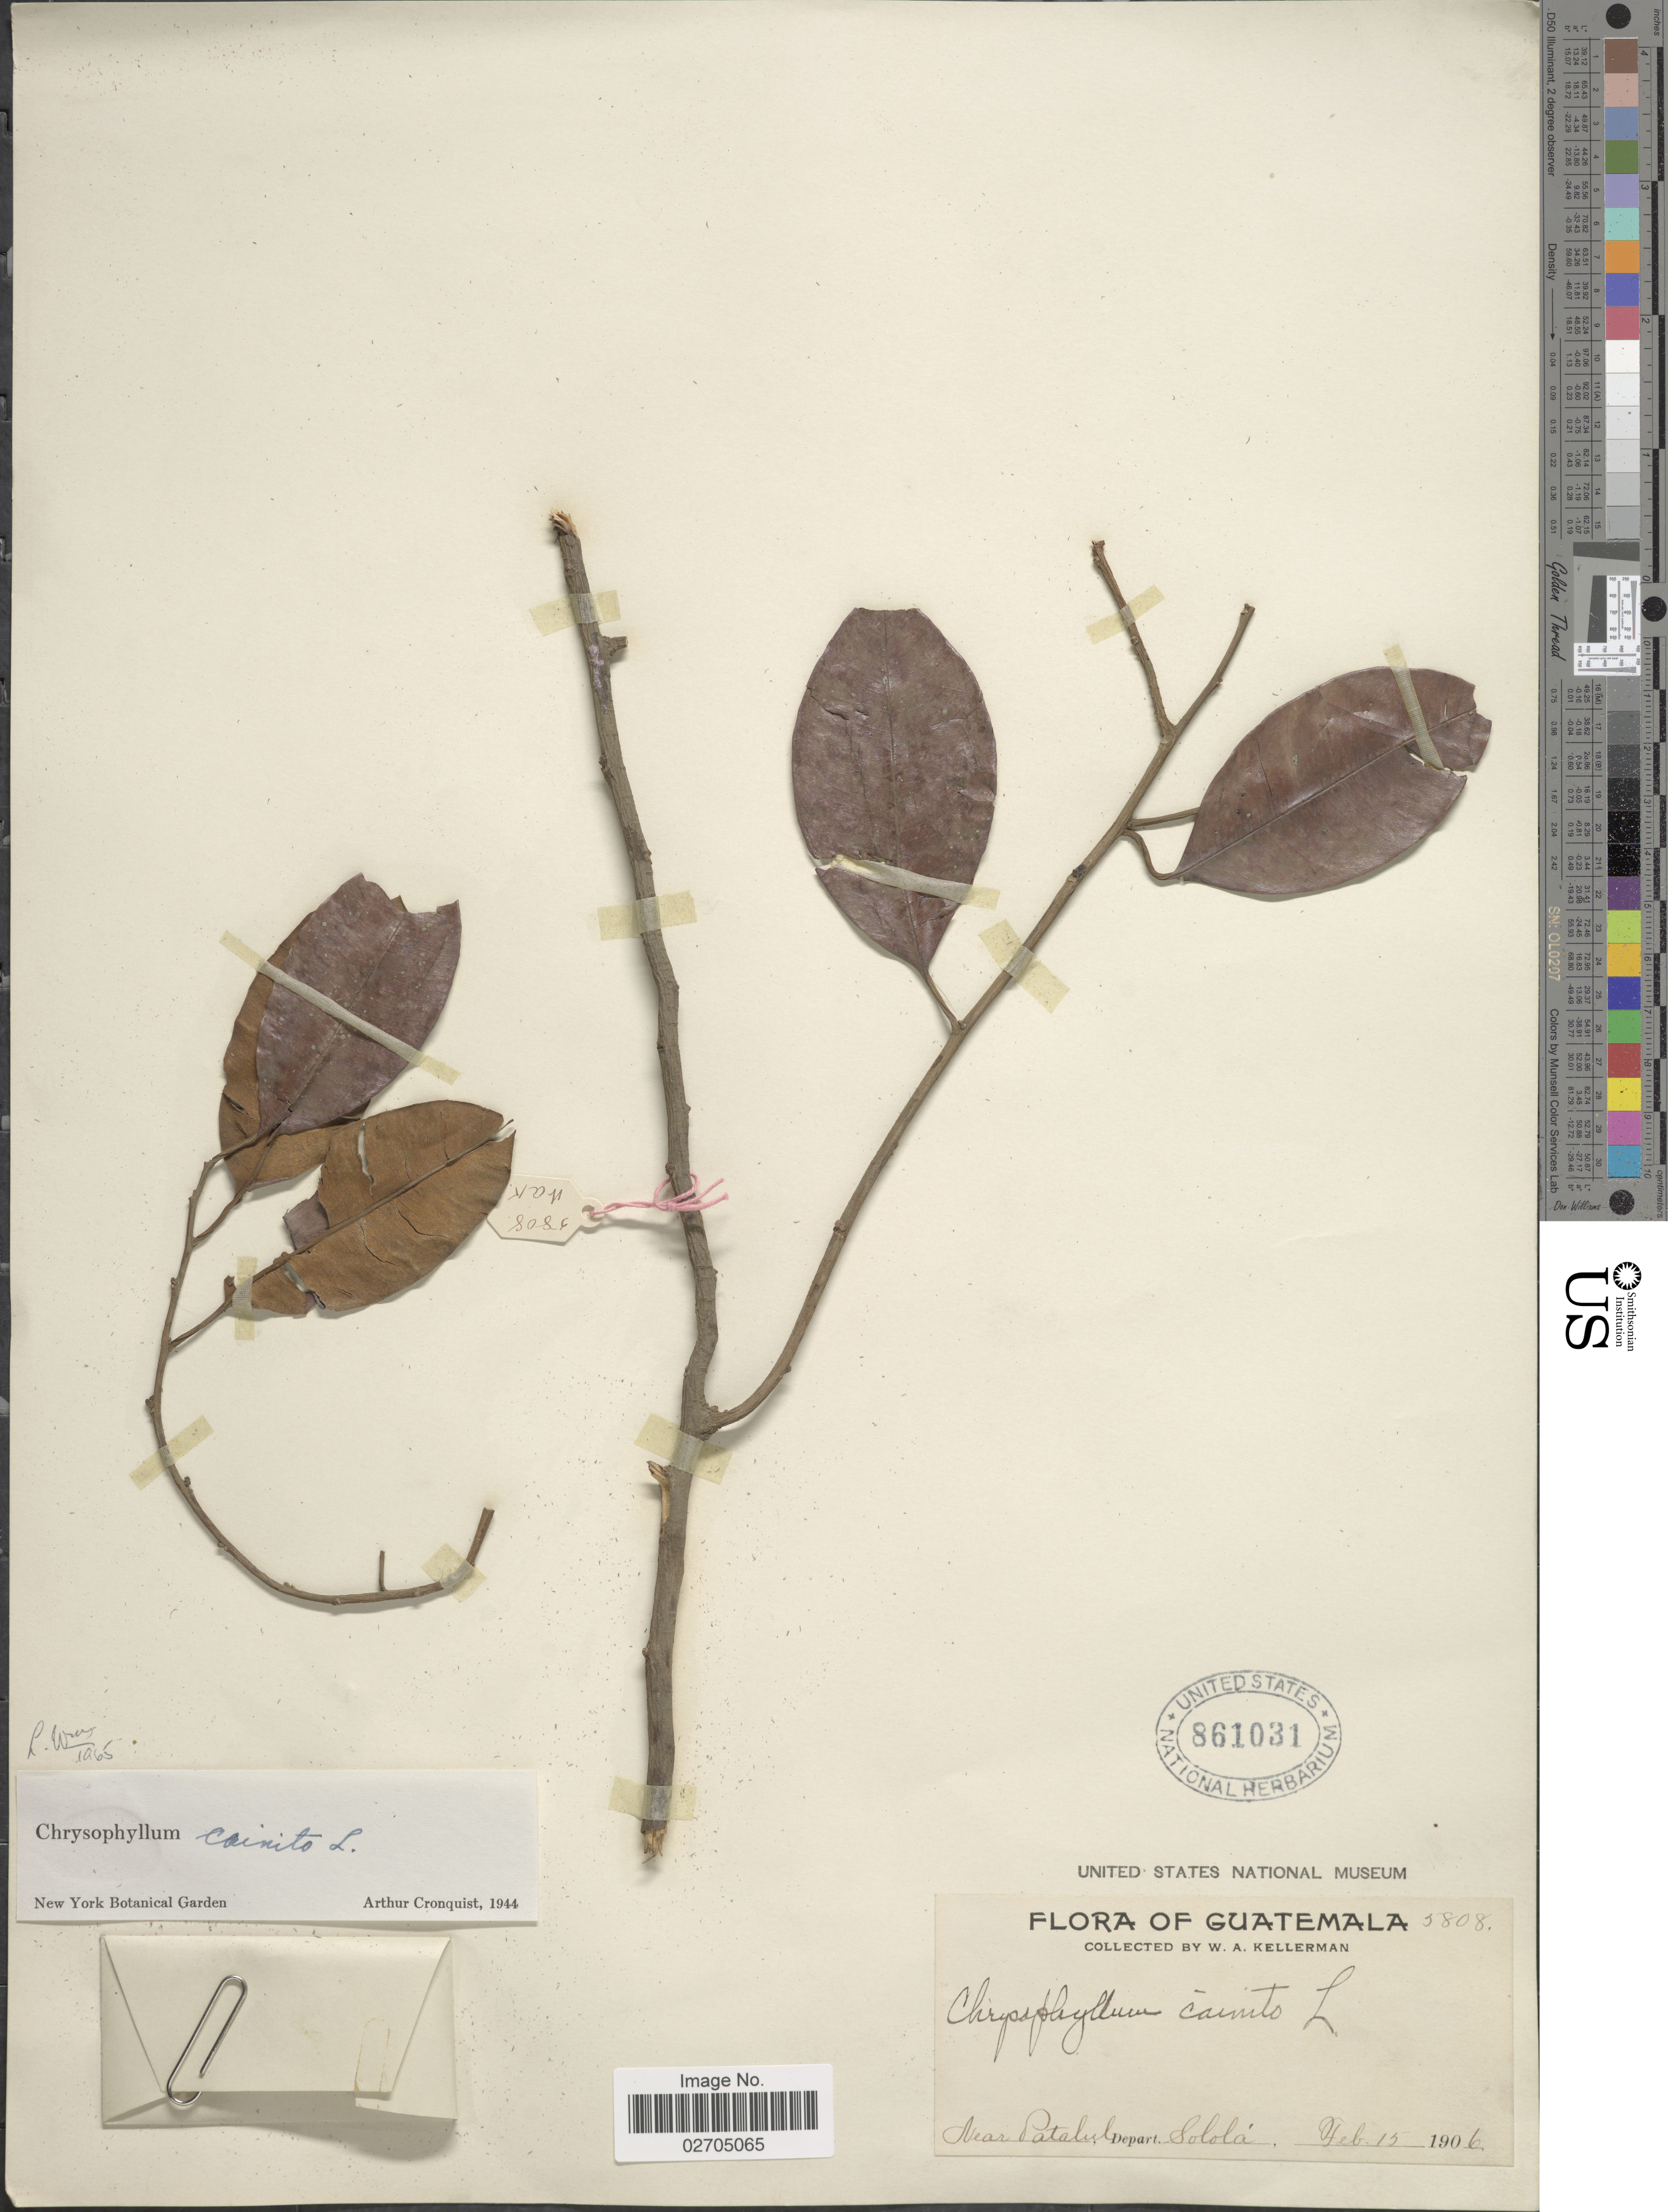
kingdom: Plantae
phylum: Tracheophyta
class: Magnoliopsida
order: Ericales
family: Sapotaceae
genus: Chrysophyllum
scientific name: Chrysophyllum cainito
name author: L.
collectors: W. Kellerman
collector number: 3808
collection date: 1906-02-15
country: Guatemala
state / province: Sololá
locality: Near Patulul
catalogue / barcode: US 861031